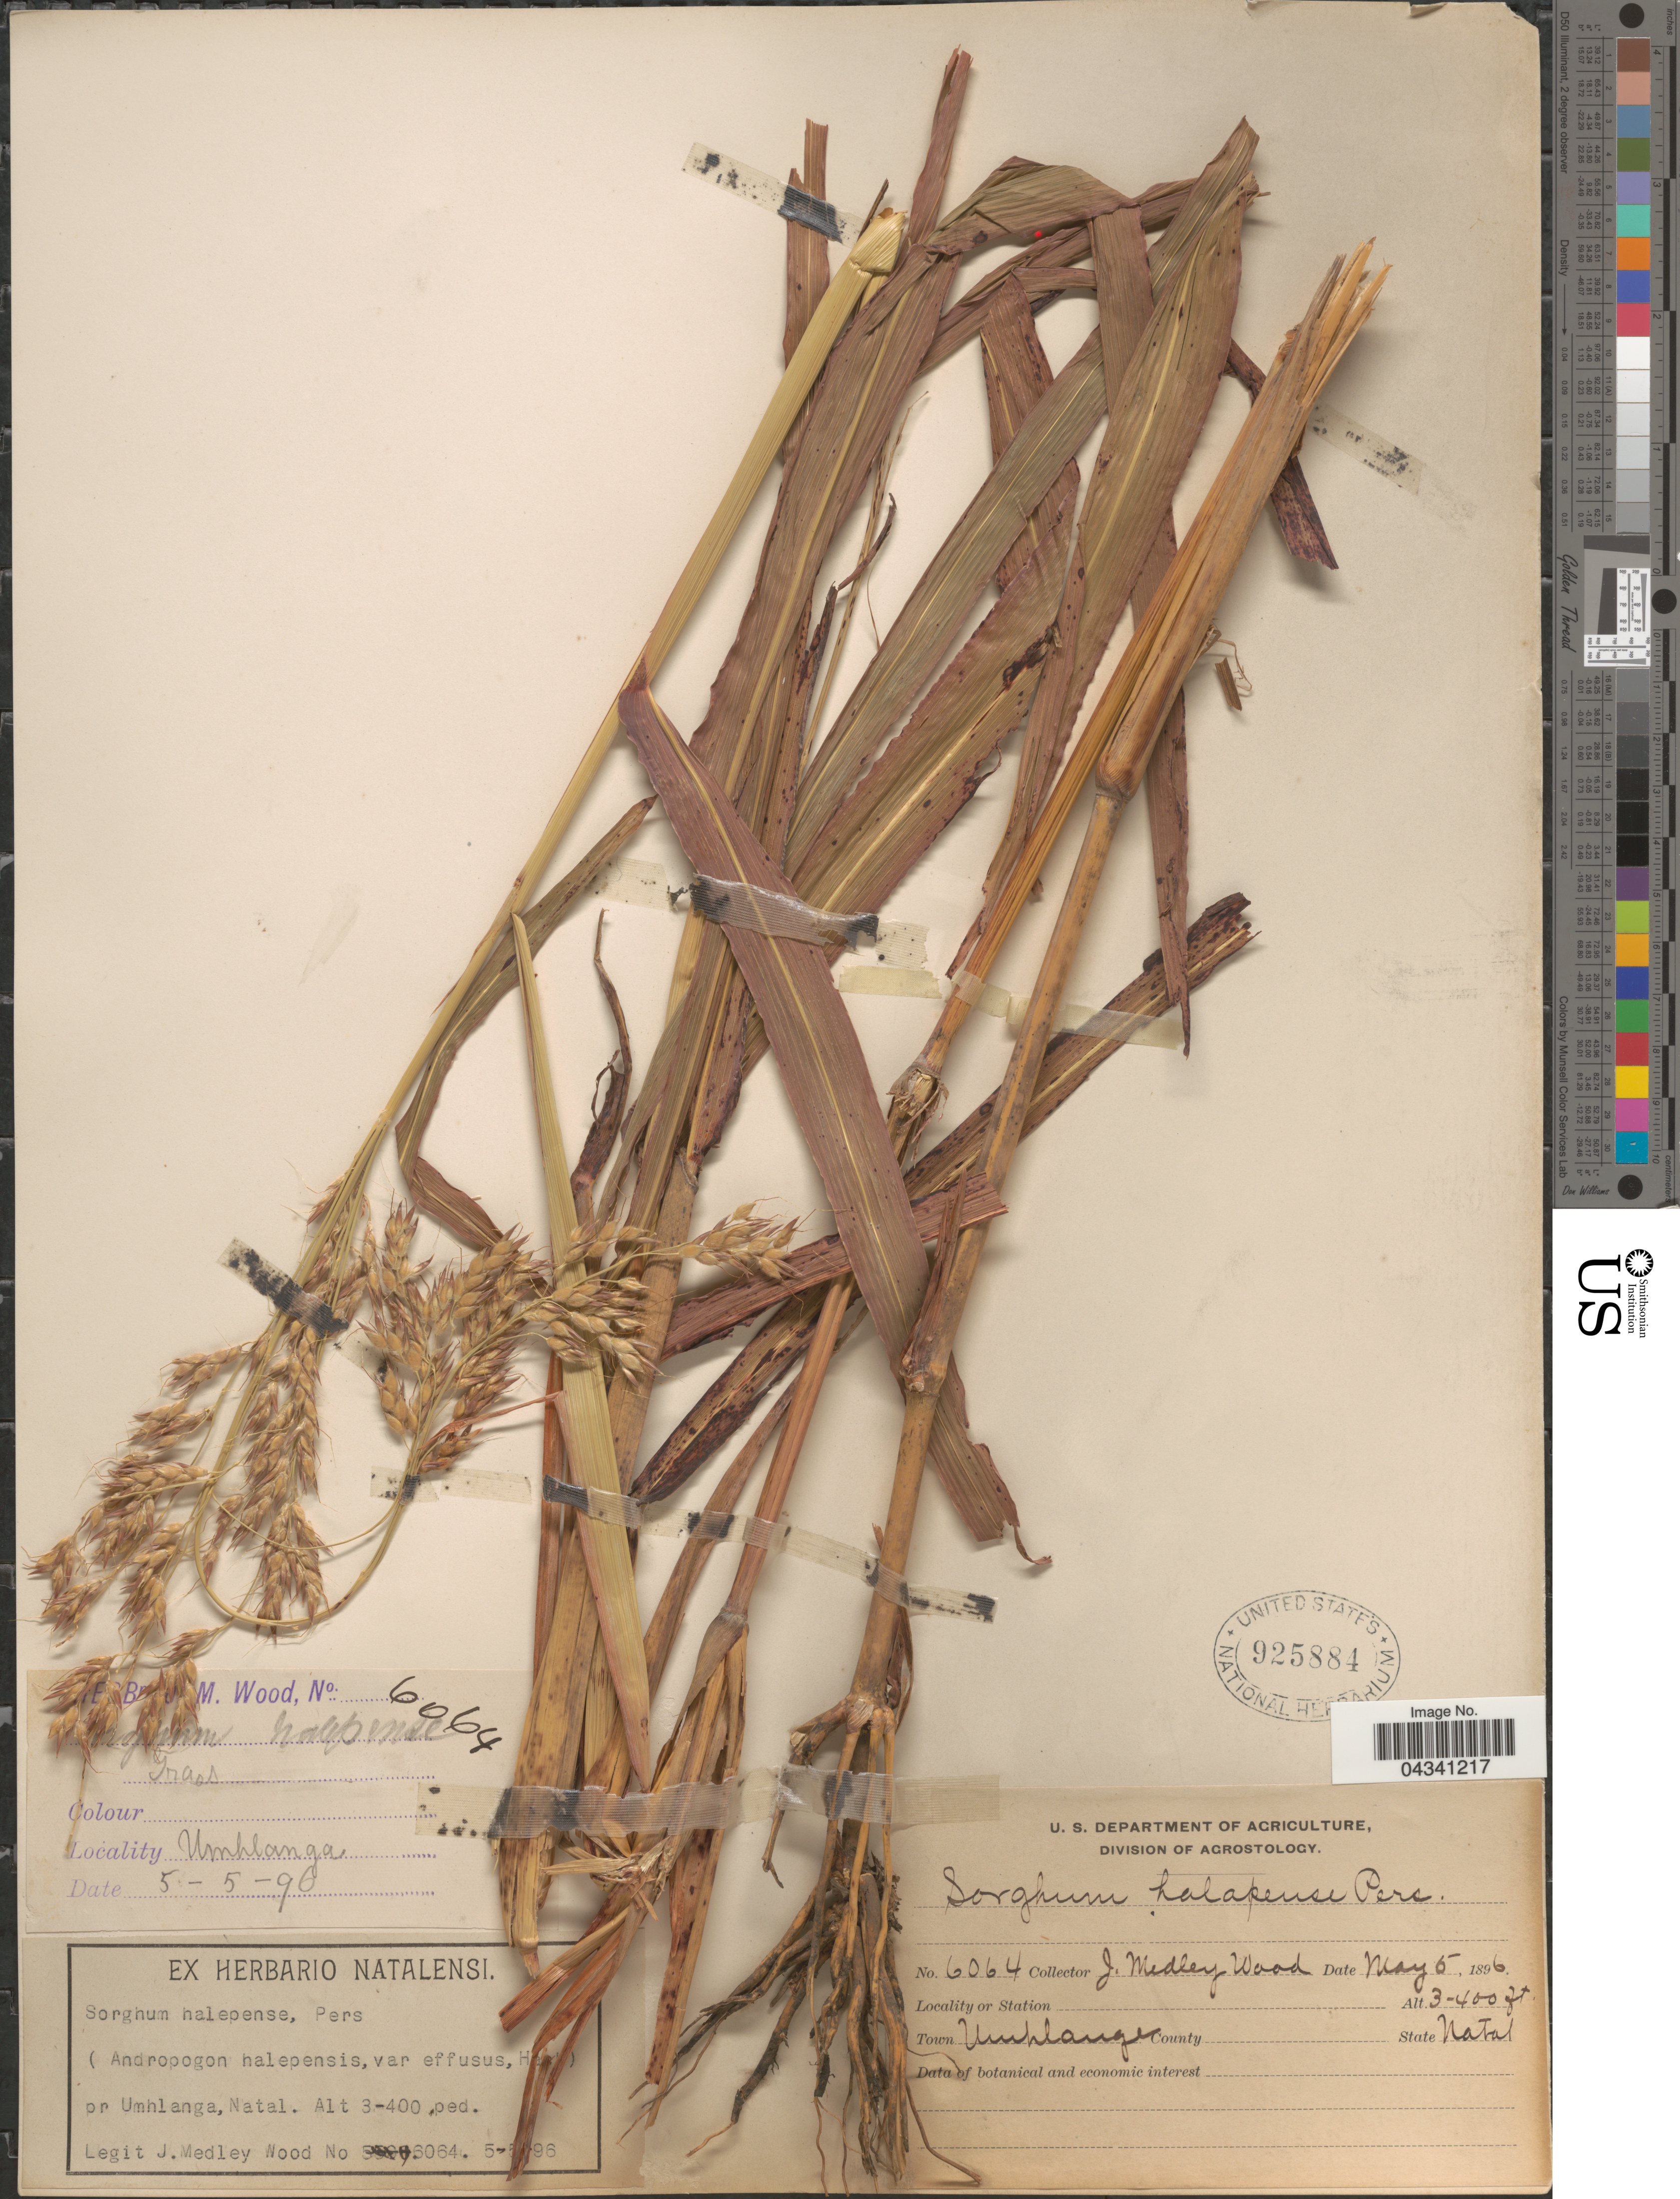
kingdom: Plantae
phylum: Tracheophyta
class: Liliopsida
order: Poales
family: Poaceae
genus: Sorghum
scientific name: Sorghum sp.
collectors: J. Medley Wood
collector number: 6064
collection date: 1896-05-05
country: South Africa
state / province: KwaZulu-Natal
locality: Town Umhlanga. State Natal.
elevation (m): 91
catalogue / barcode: US 925884